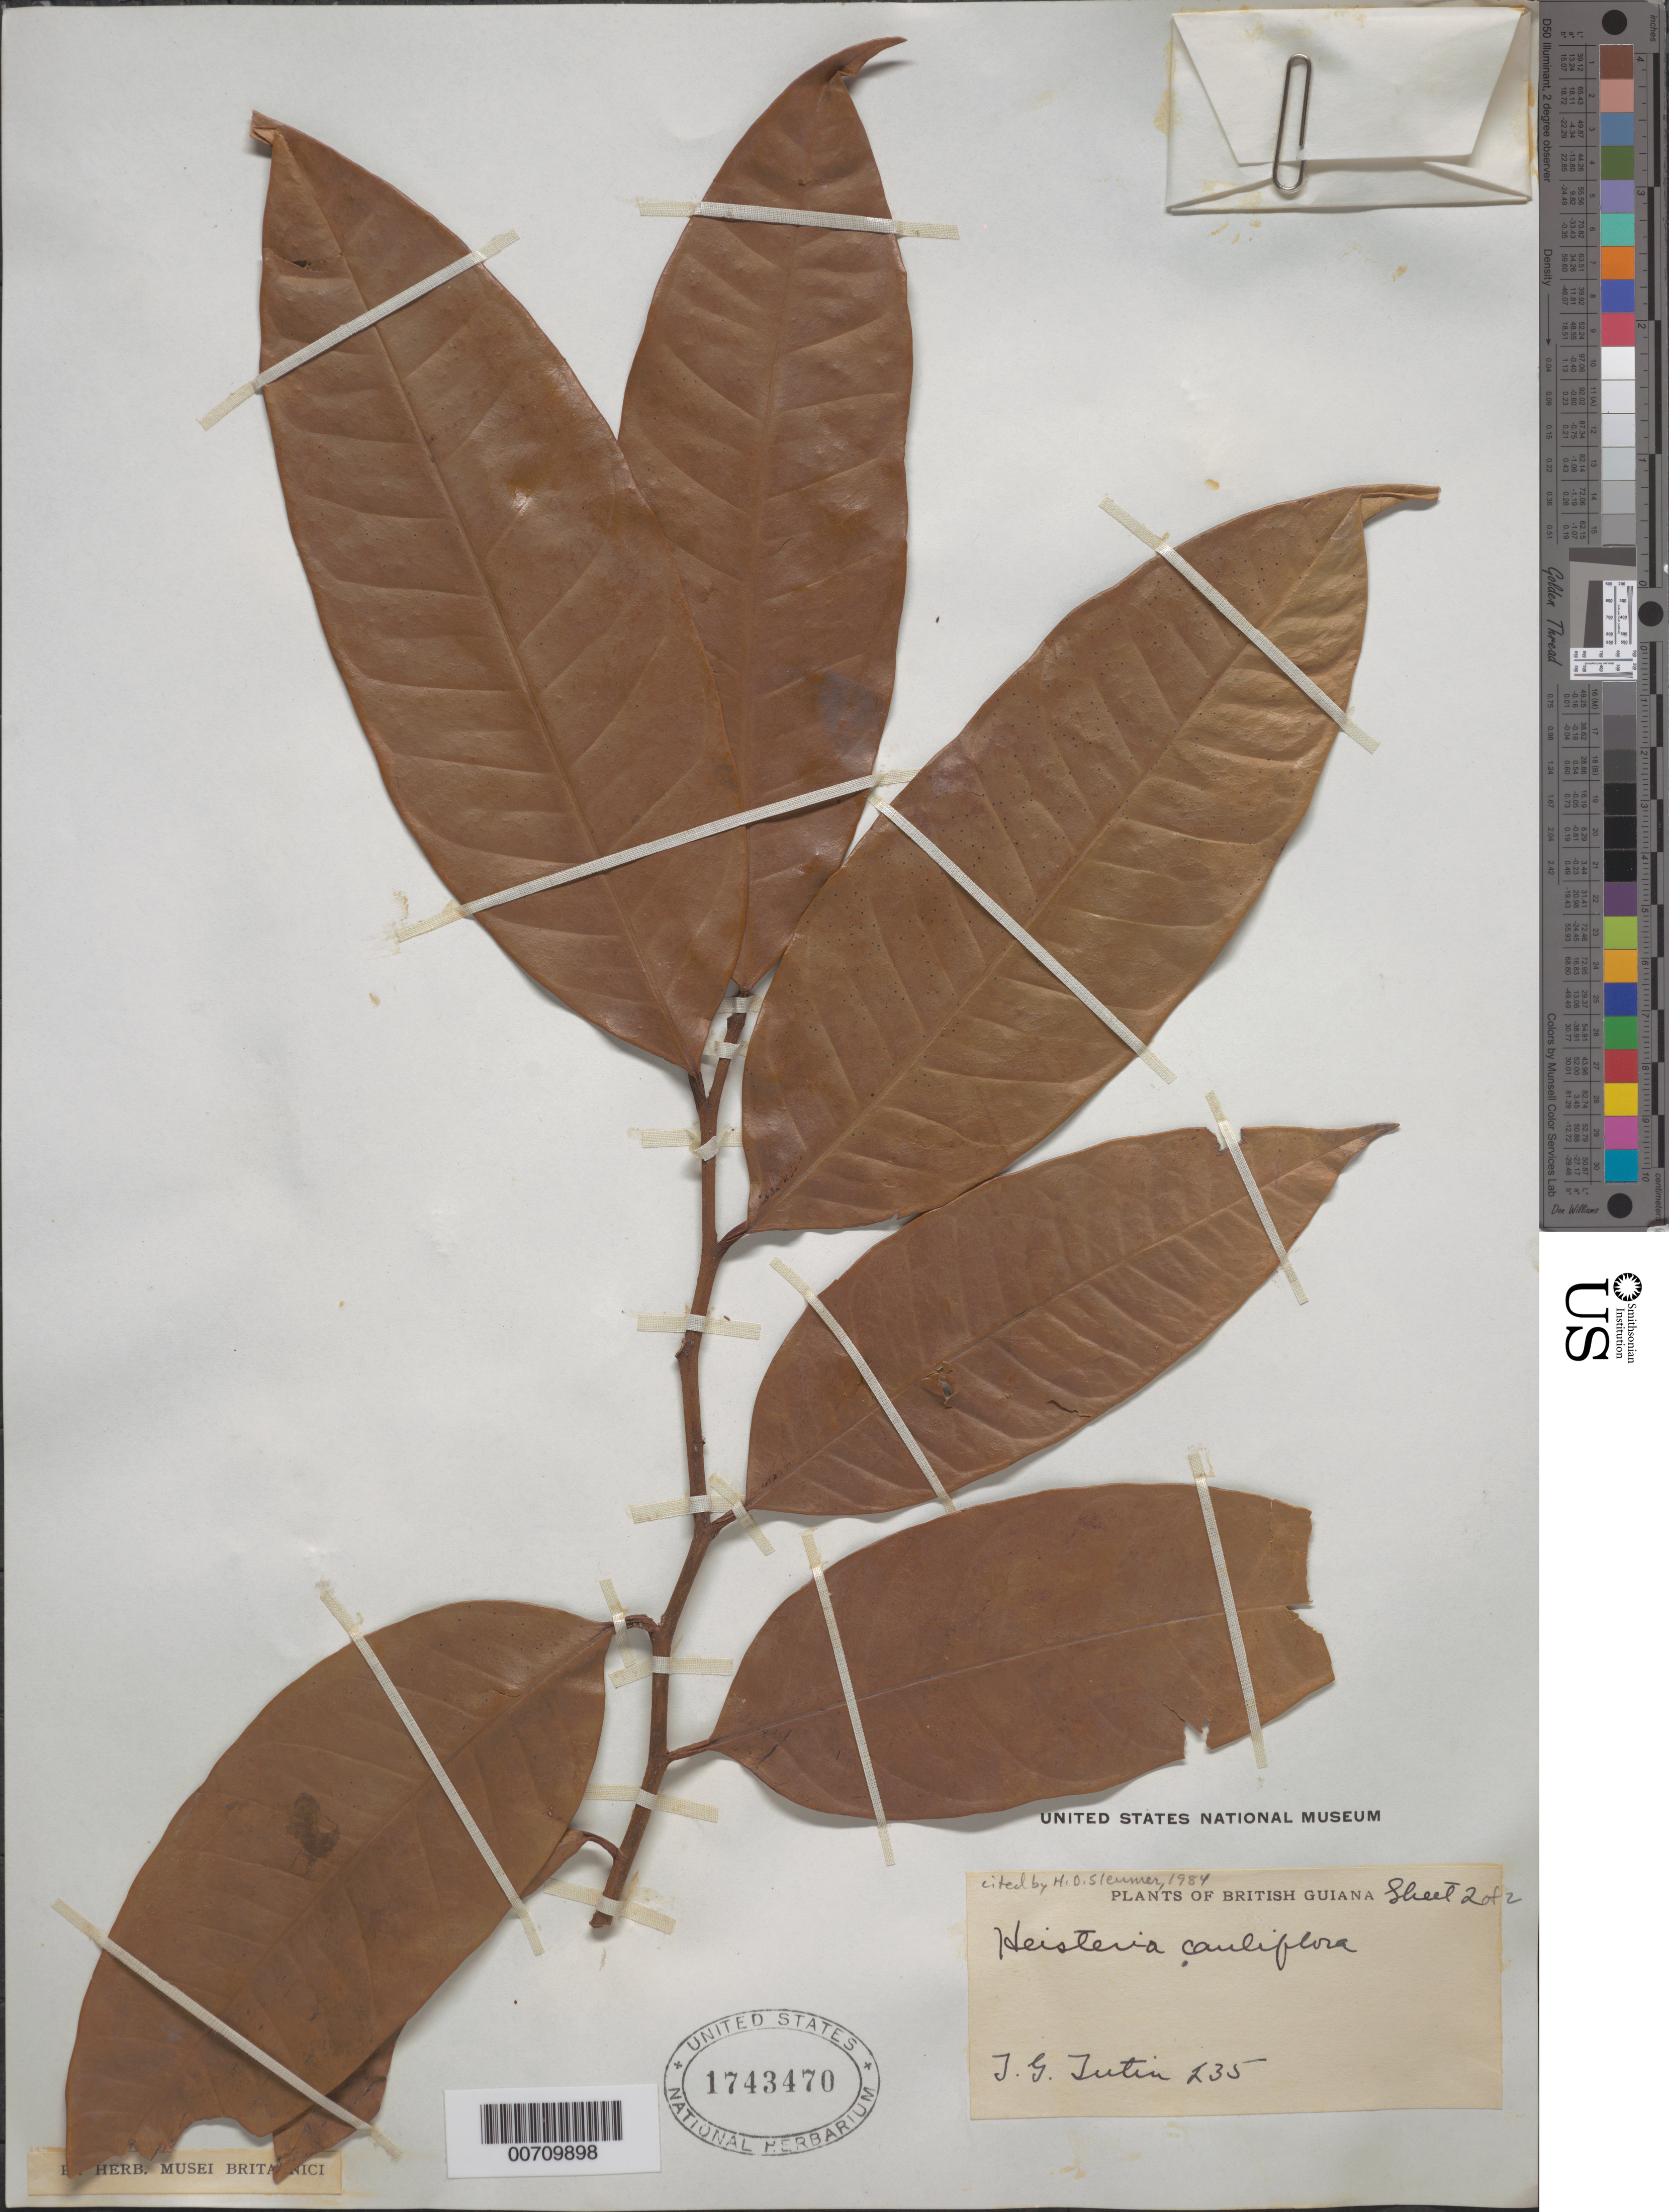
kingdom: Plantae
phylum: Tracheophyta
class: Magnoliopsida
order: Santalales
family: Erythropalaceae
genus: Heisteria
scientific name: Heisteria cauliflora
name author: Sm.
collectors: T. G. Tutin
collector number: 235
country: Guyana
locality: British Guiana.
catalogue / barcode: US 1743470